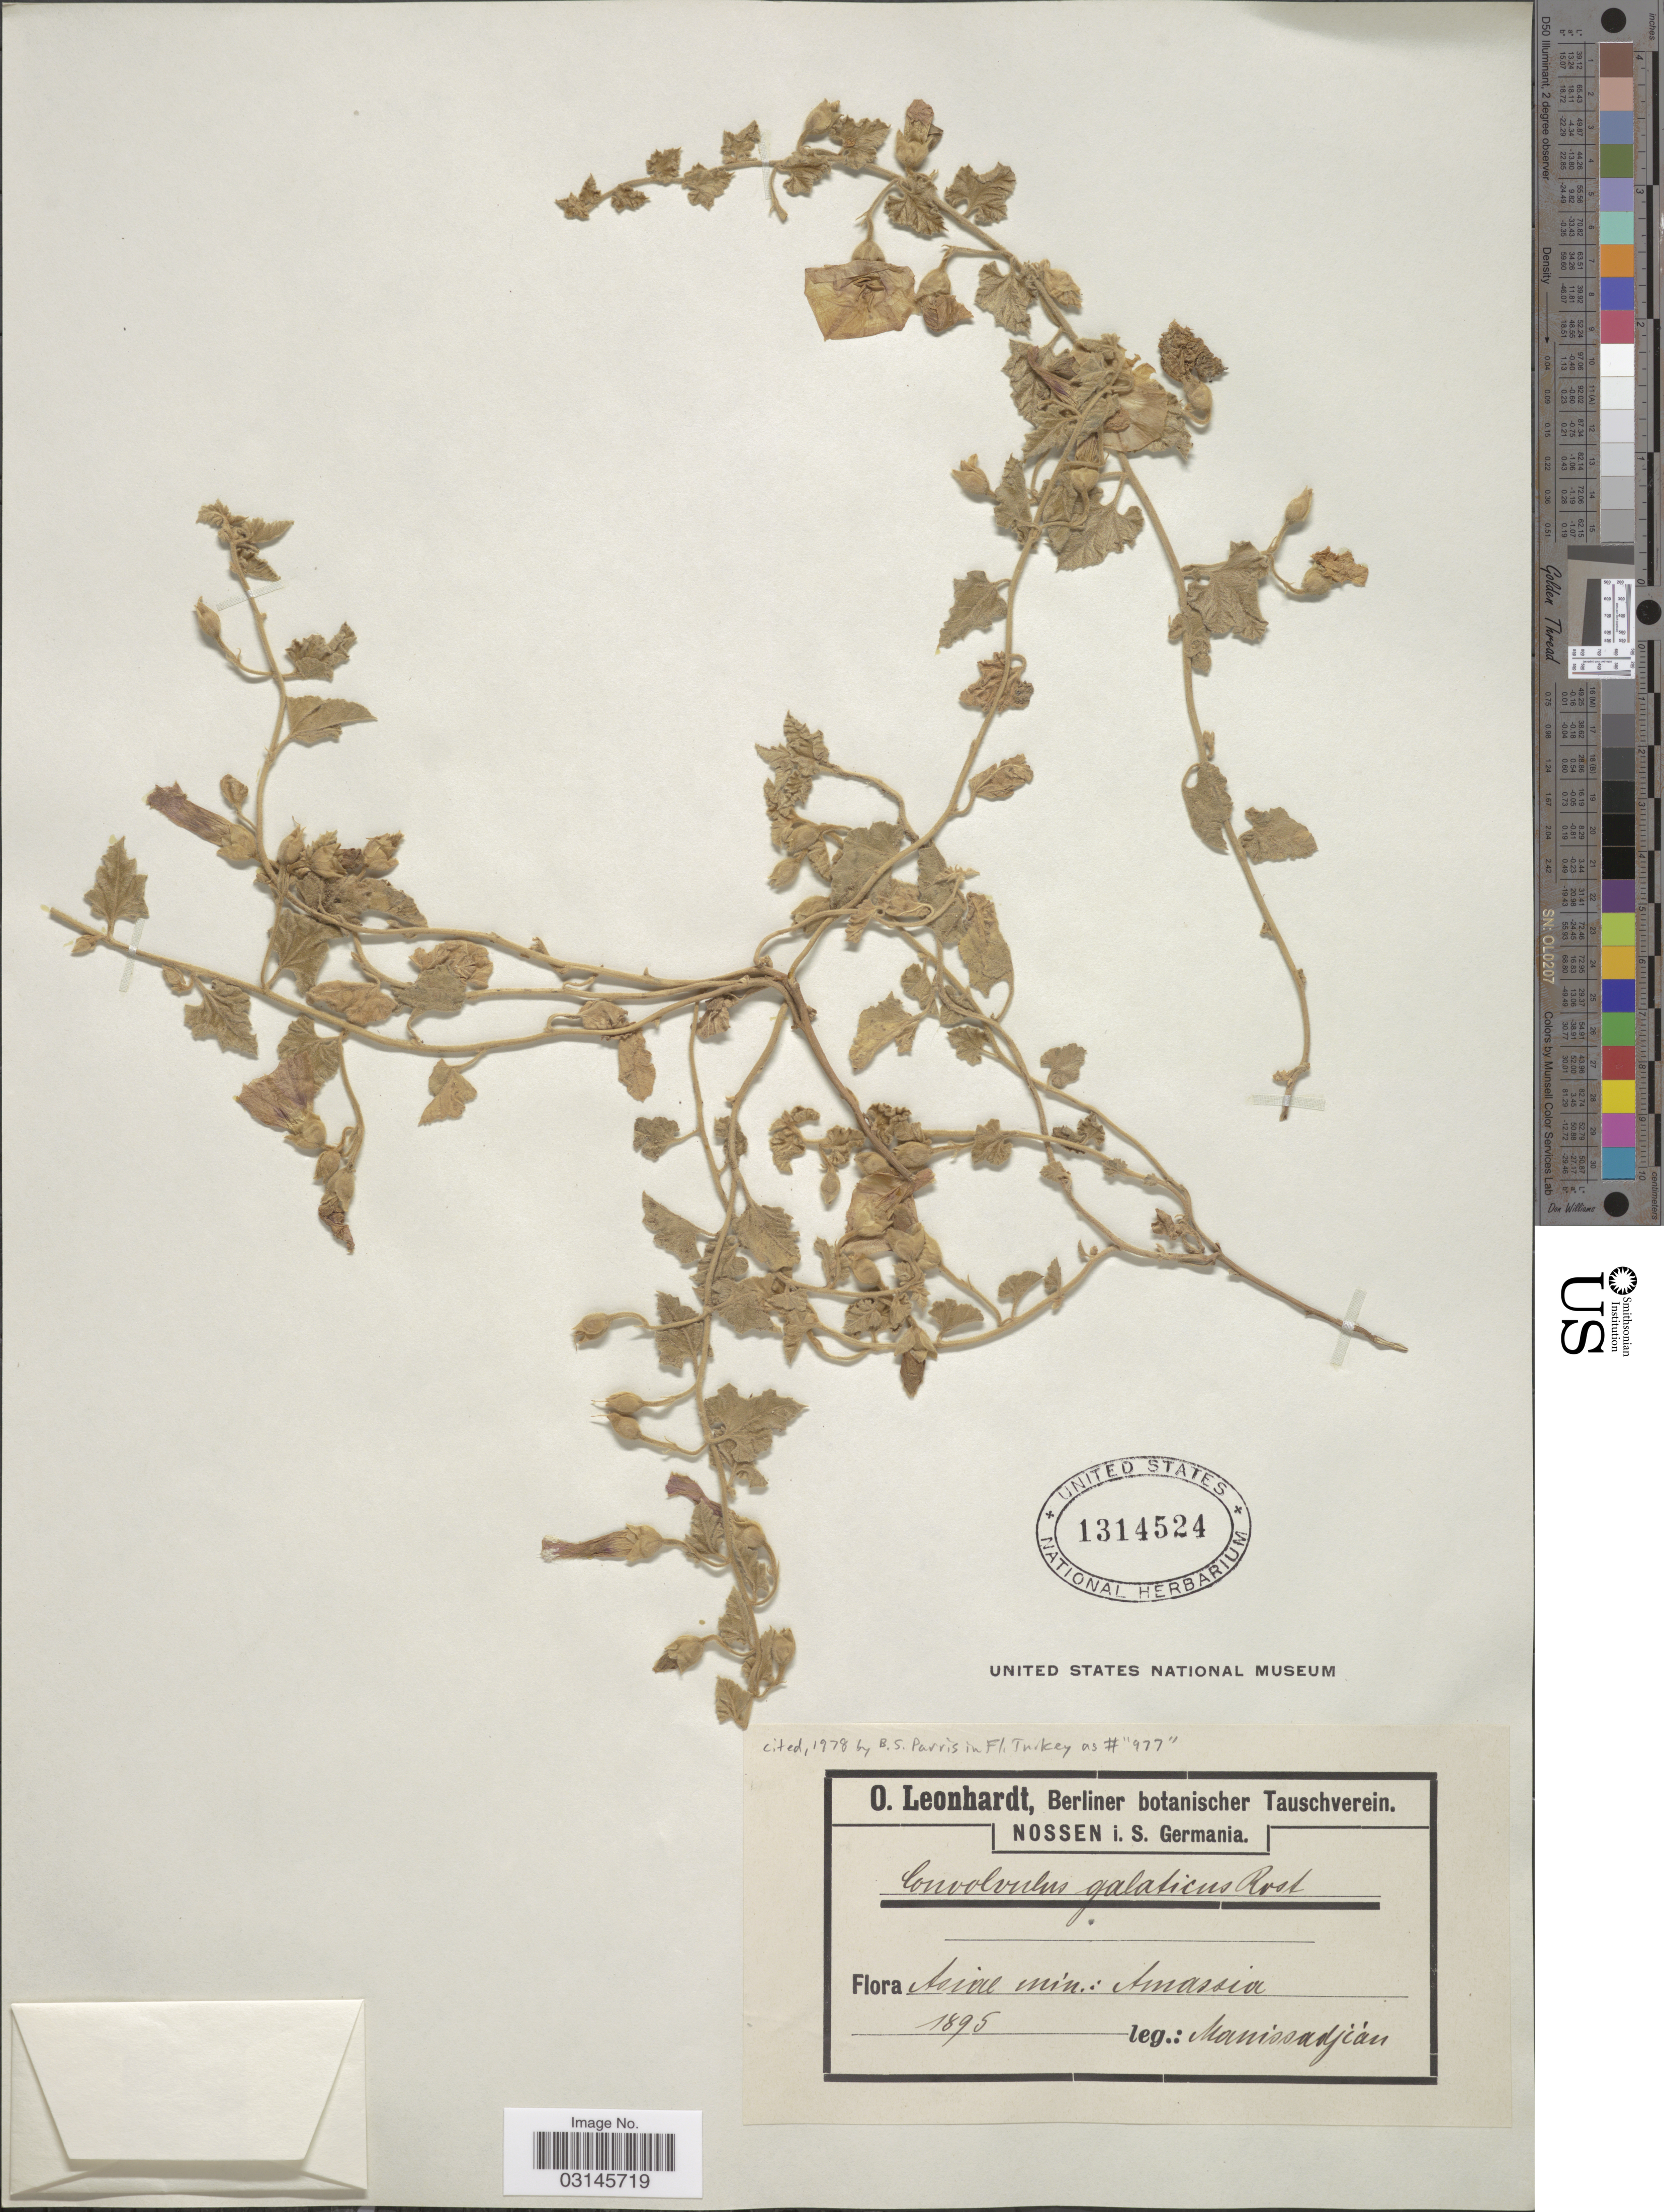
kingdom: Plantae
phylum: Tracheophyta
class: Magnoliopsida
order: Solanales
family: Convolvulaceae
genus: Convolvulus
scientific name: Convolvulus galaticus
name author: Rostius ex Choisy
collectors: -. Manissadjian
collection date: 1895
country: Turkey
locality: Asiae min.: Amassia.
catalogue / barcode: US 1314524